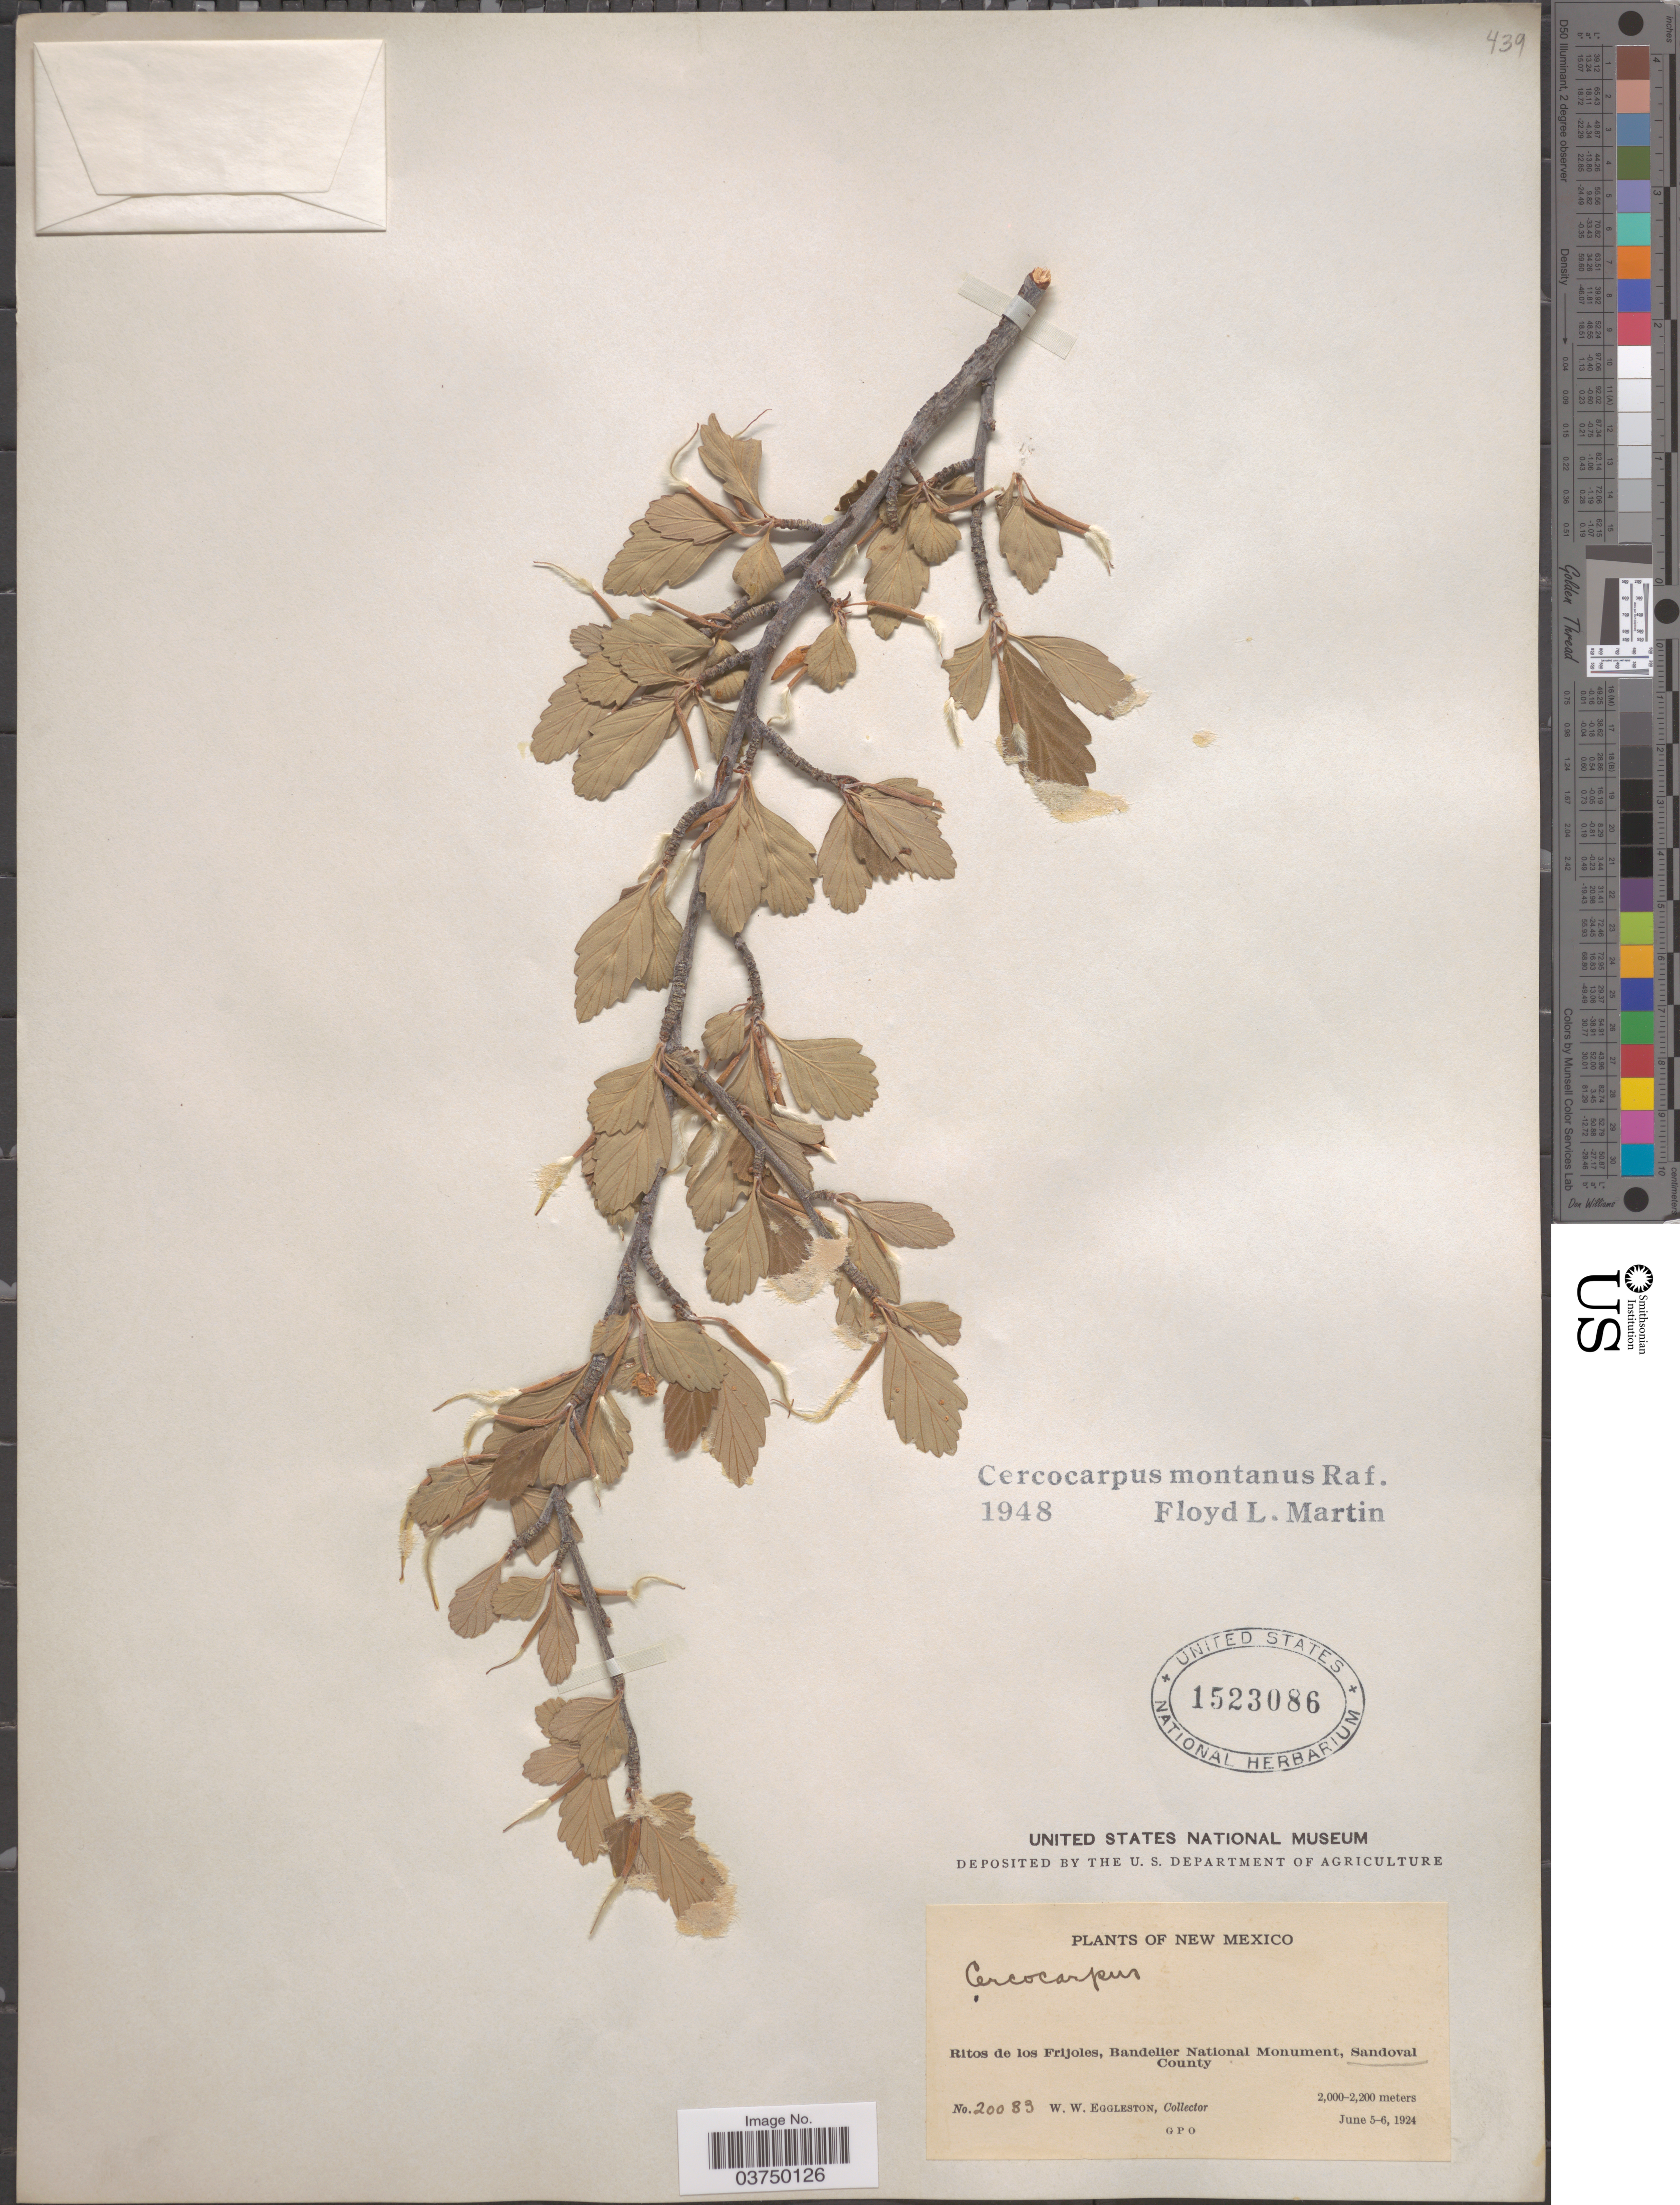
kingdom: Plantae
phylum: Tracheophyta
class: Magnoliopsida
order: Rosales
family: Rosaceae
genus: Cercocarpus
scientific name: Cercocarpus montanus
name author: Raf.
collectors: W. W. Eggleston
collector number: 20033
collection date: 1924-06-05/1924-06-06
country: United States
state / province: New Mexico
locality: Ritos de los Frijoles, Bandelier National Monument, Sandoval County.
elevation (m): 2000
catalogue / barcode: US 1523086